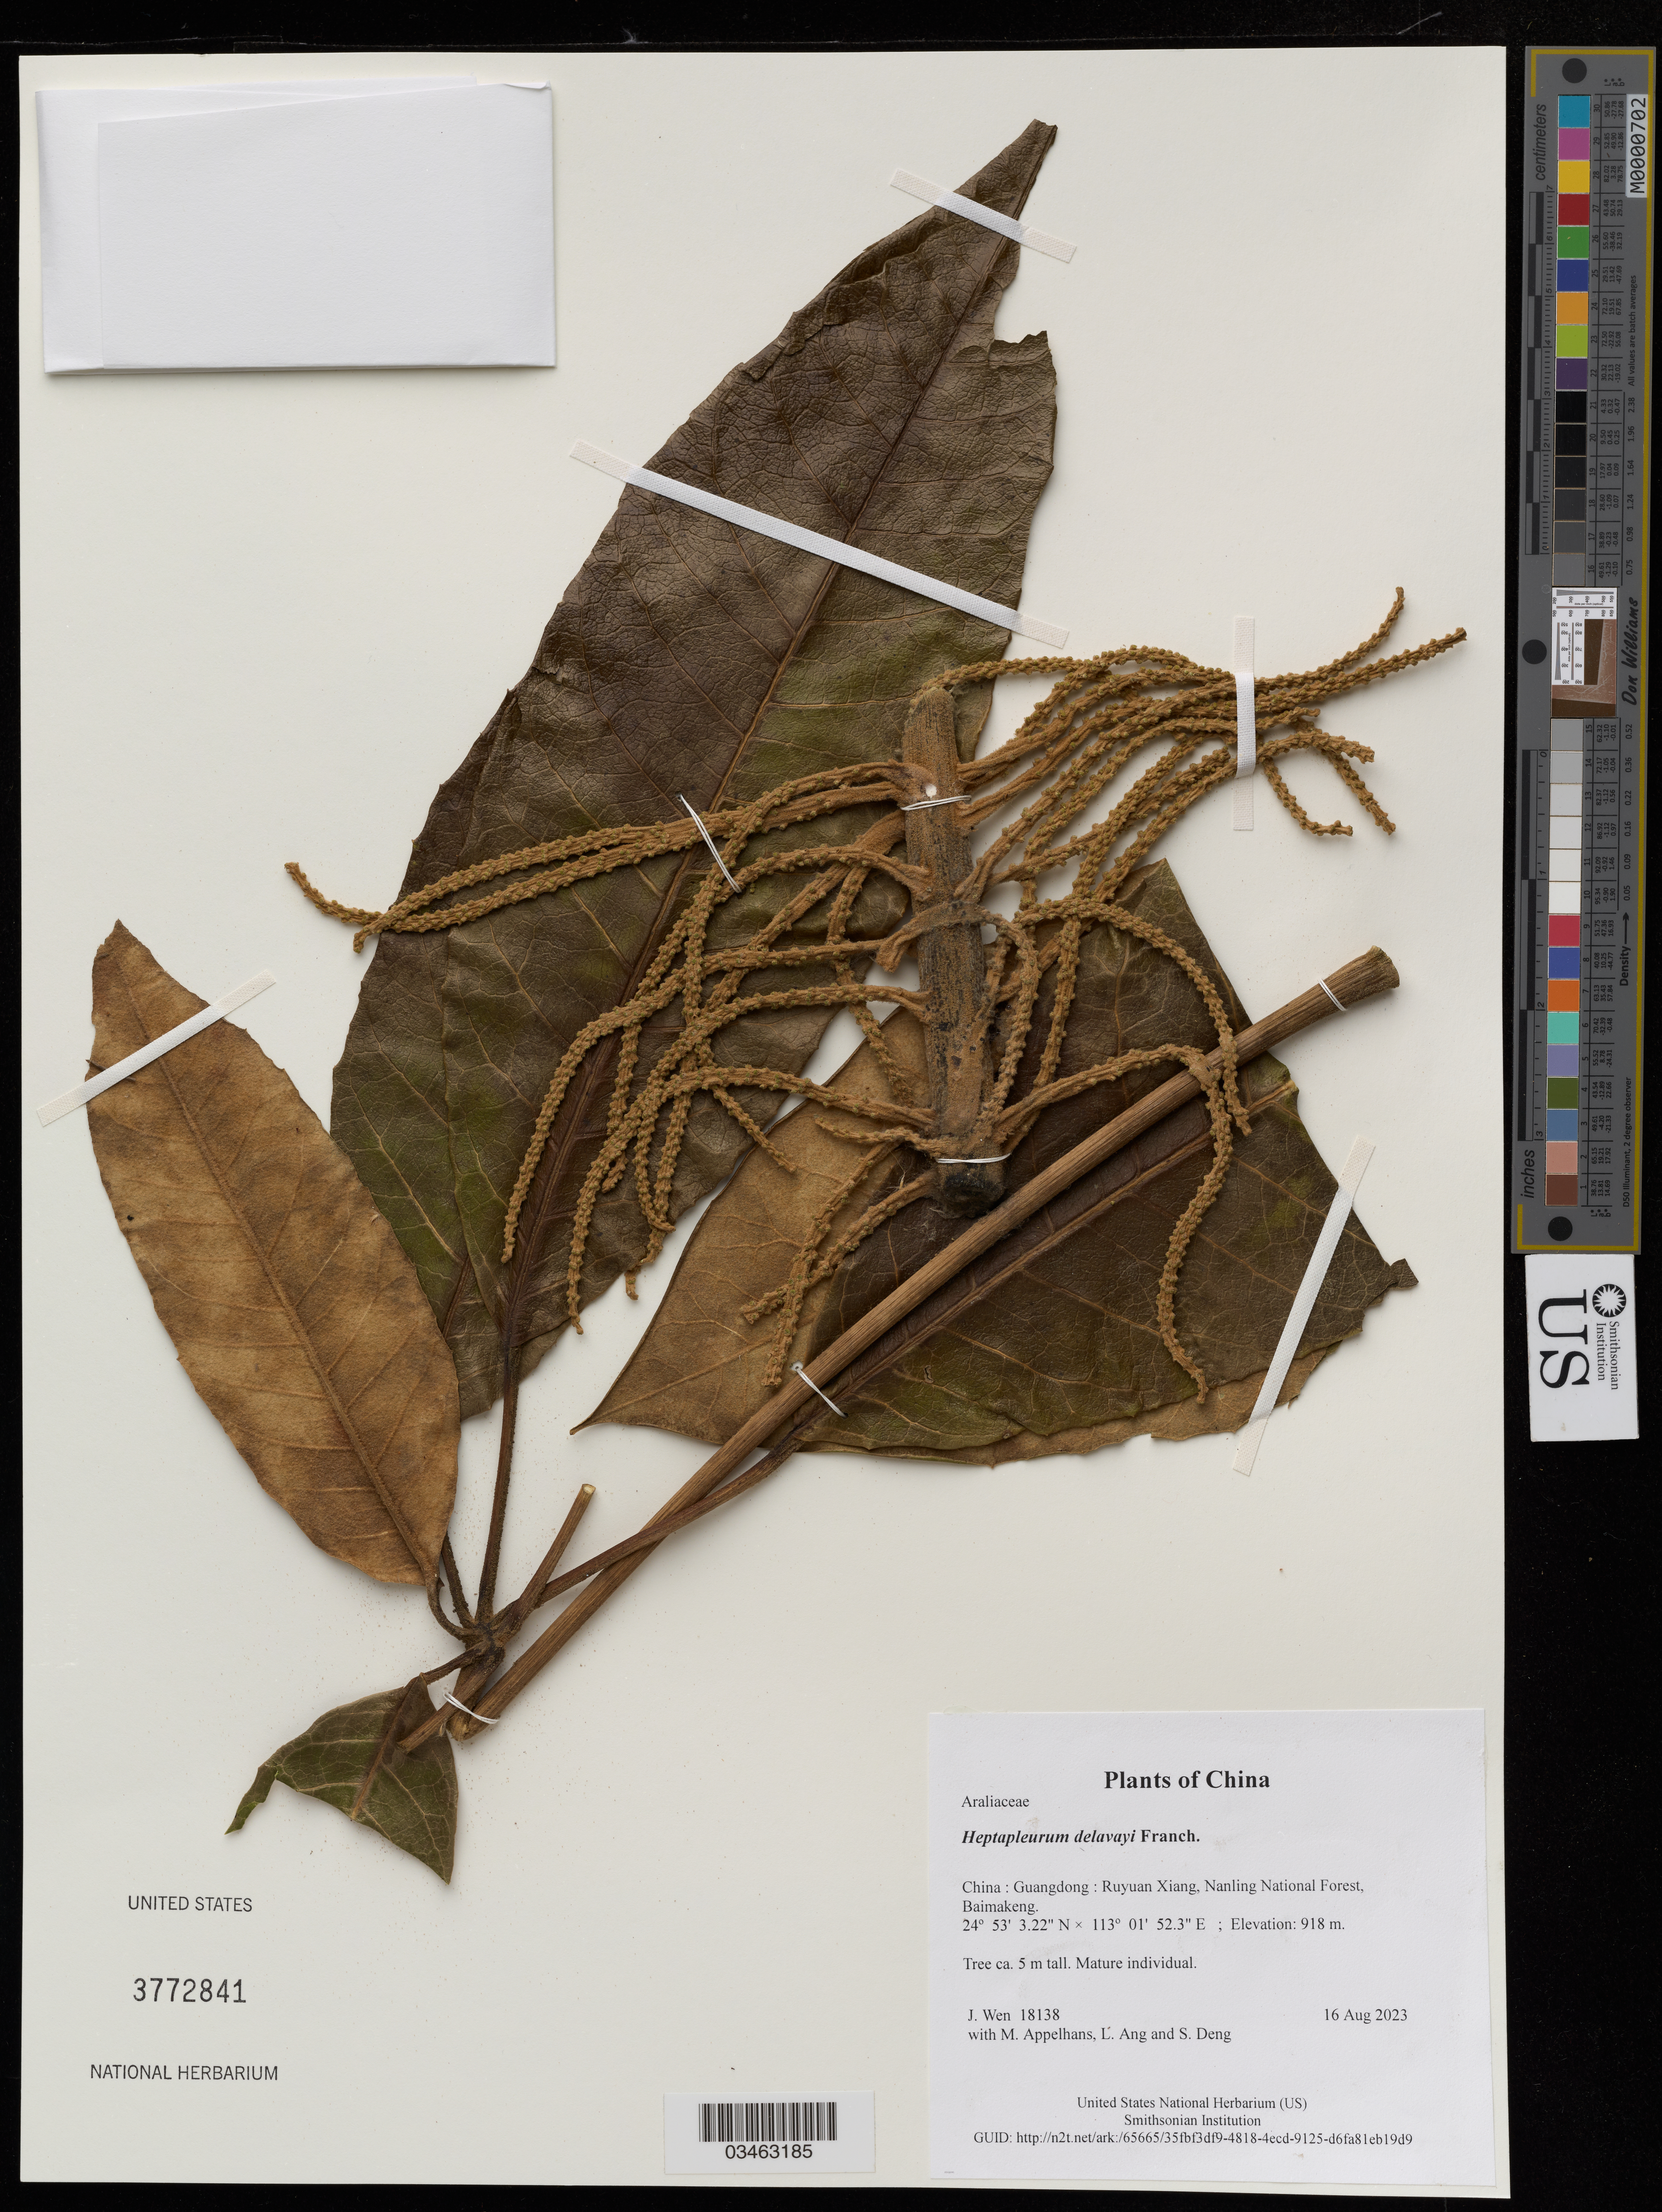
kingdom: Plantae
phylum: Tracheophyta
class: Magnoliopsida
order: Apiales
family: Araliaceae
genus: Heptapleurum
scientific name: Heptapleurum delavayi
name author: Franch.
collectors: J. Wen, M. Appelhans, L. Ang & S. Deng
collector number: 18138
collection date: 2023-08-16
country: China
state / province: Guangdong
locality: Ruyuan Xiang, Nanling National Forest, Baimakeng.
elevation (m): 918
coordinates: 24 53 03.22 N, 113 01 52.3 E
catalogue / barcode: US 3772841